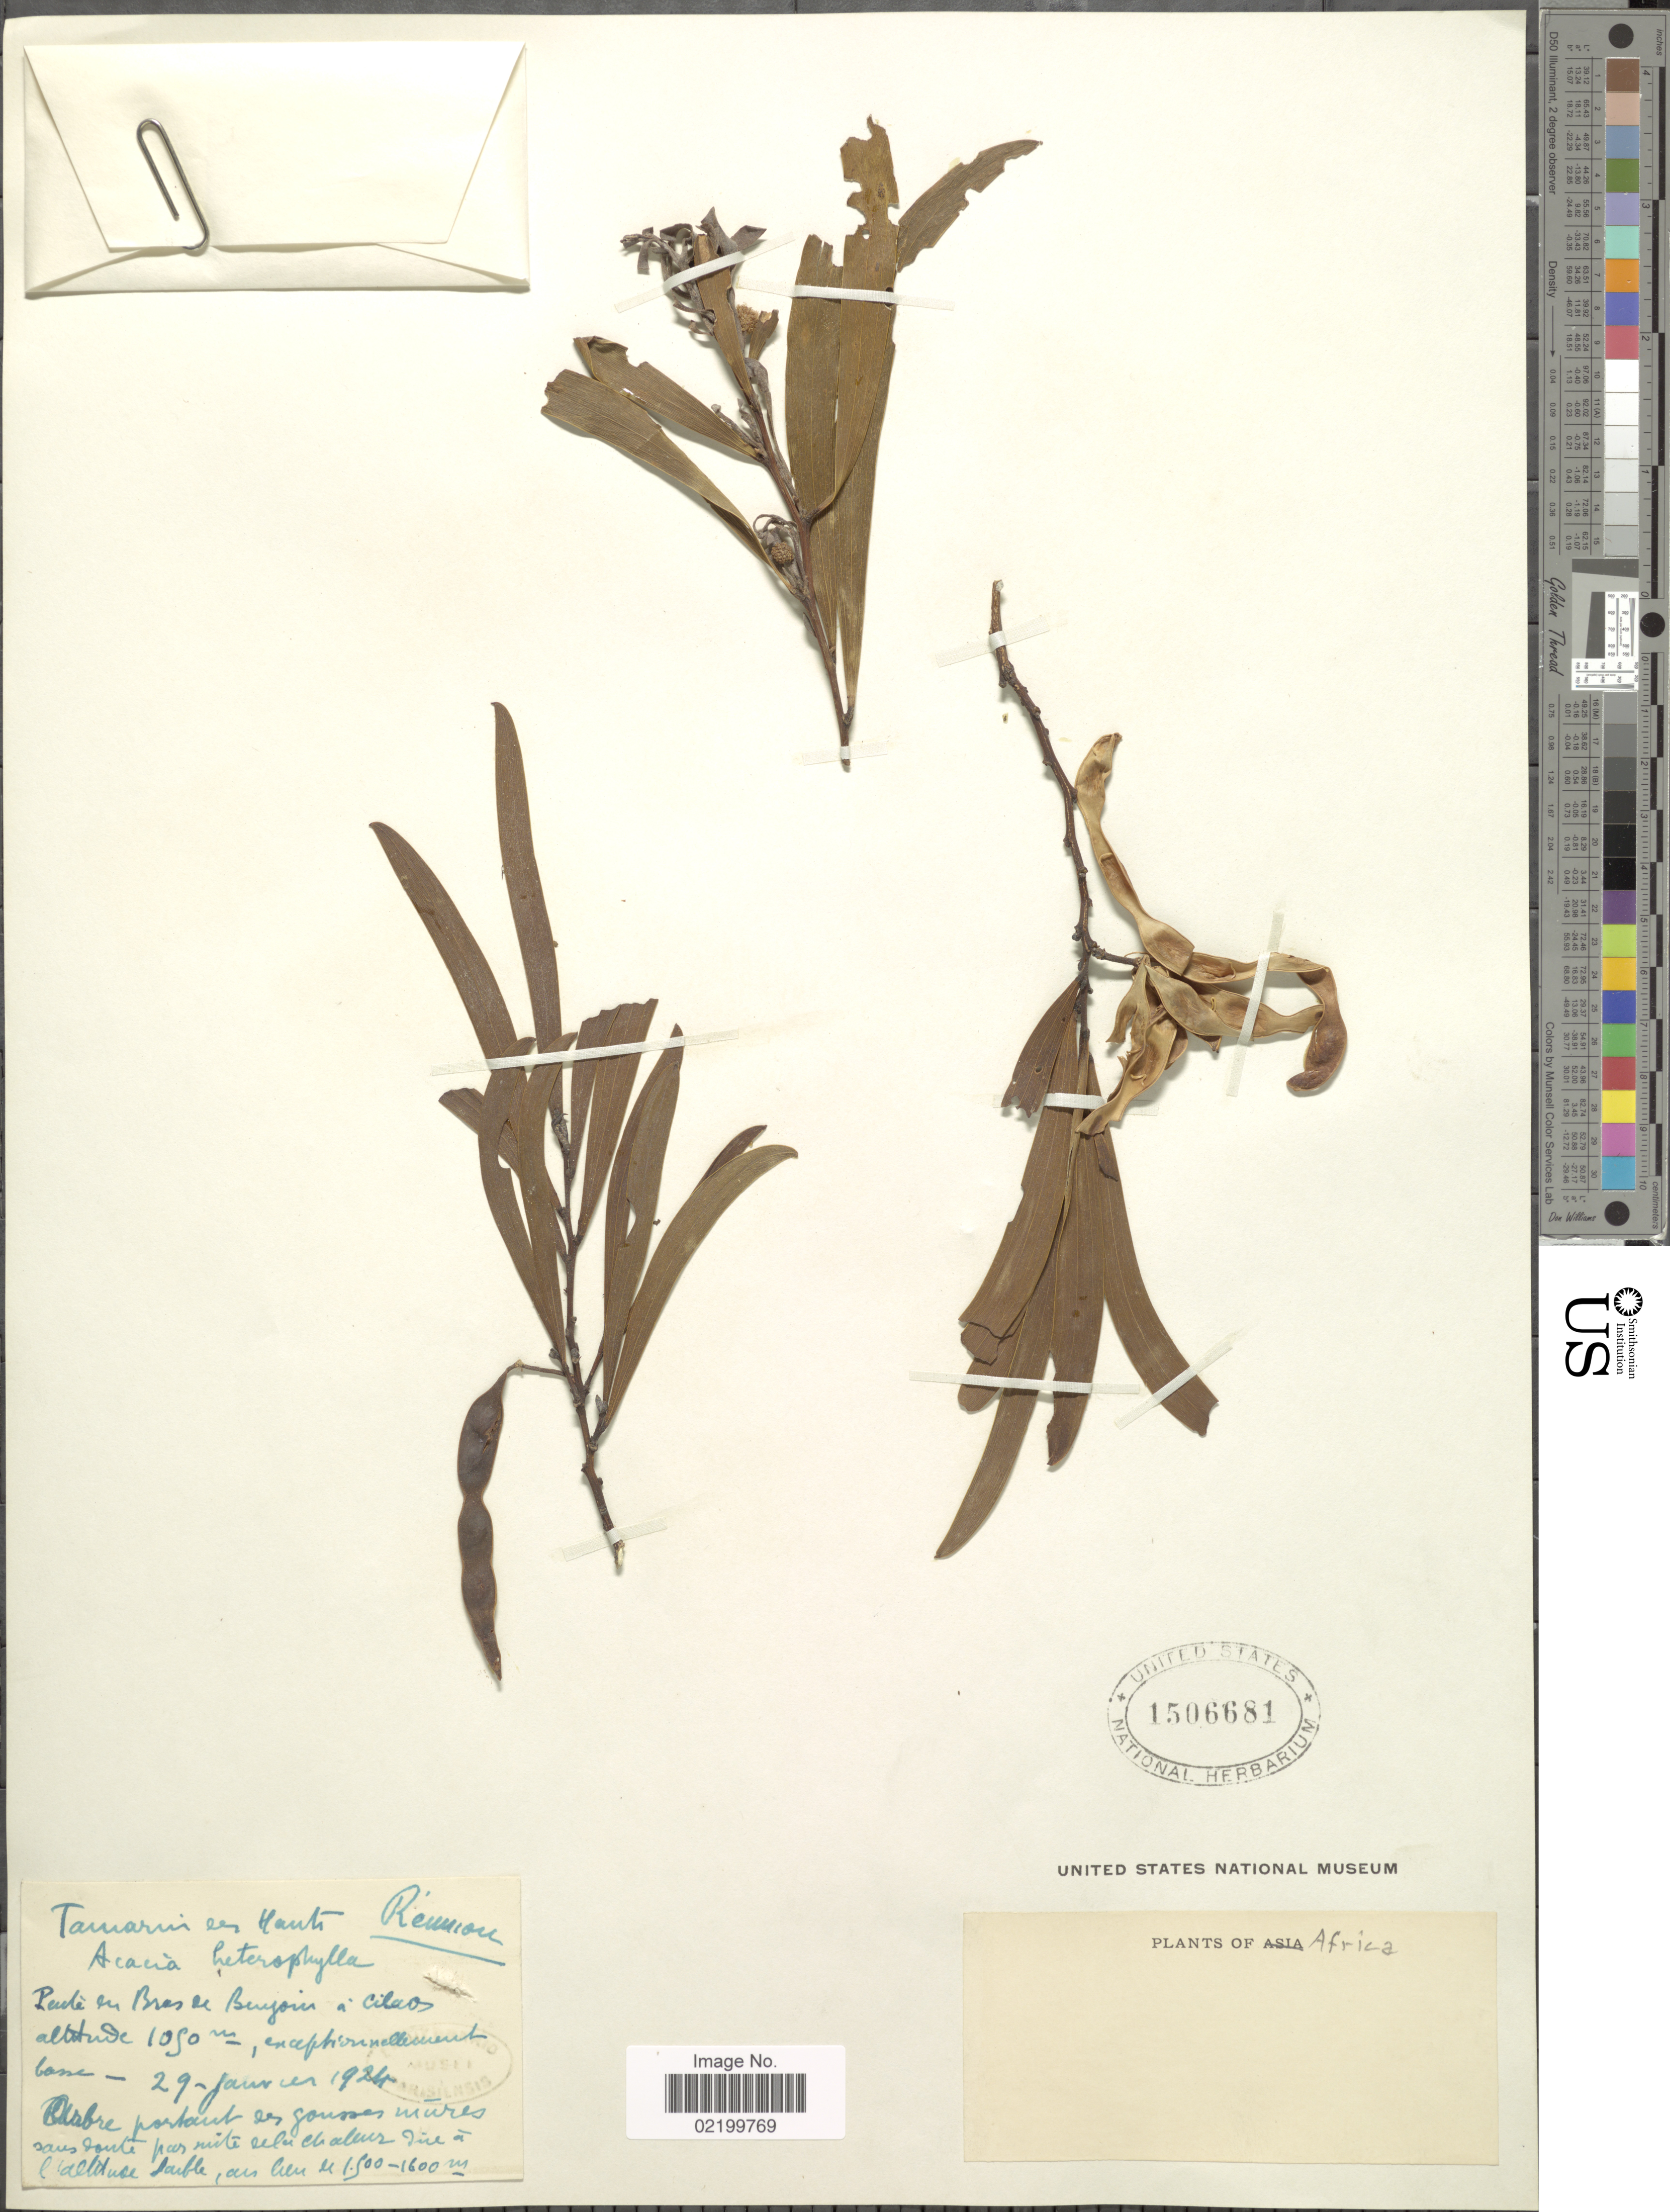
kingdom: Plantae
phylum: Tracheophyta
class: Magnoliopsida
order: Fabales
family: Fabaceae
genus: Acacia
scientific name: Acacia heterophylla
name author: Willd.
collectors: Tamarin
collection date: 1924-01-29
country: Reunion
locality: Africa, Reunion. Pante en Bres de Benjoui a Cilaos. [interpreted]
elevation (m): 1050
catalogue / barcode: US 1506681